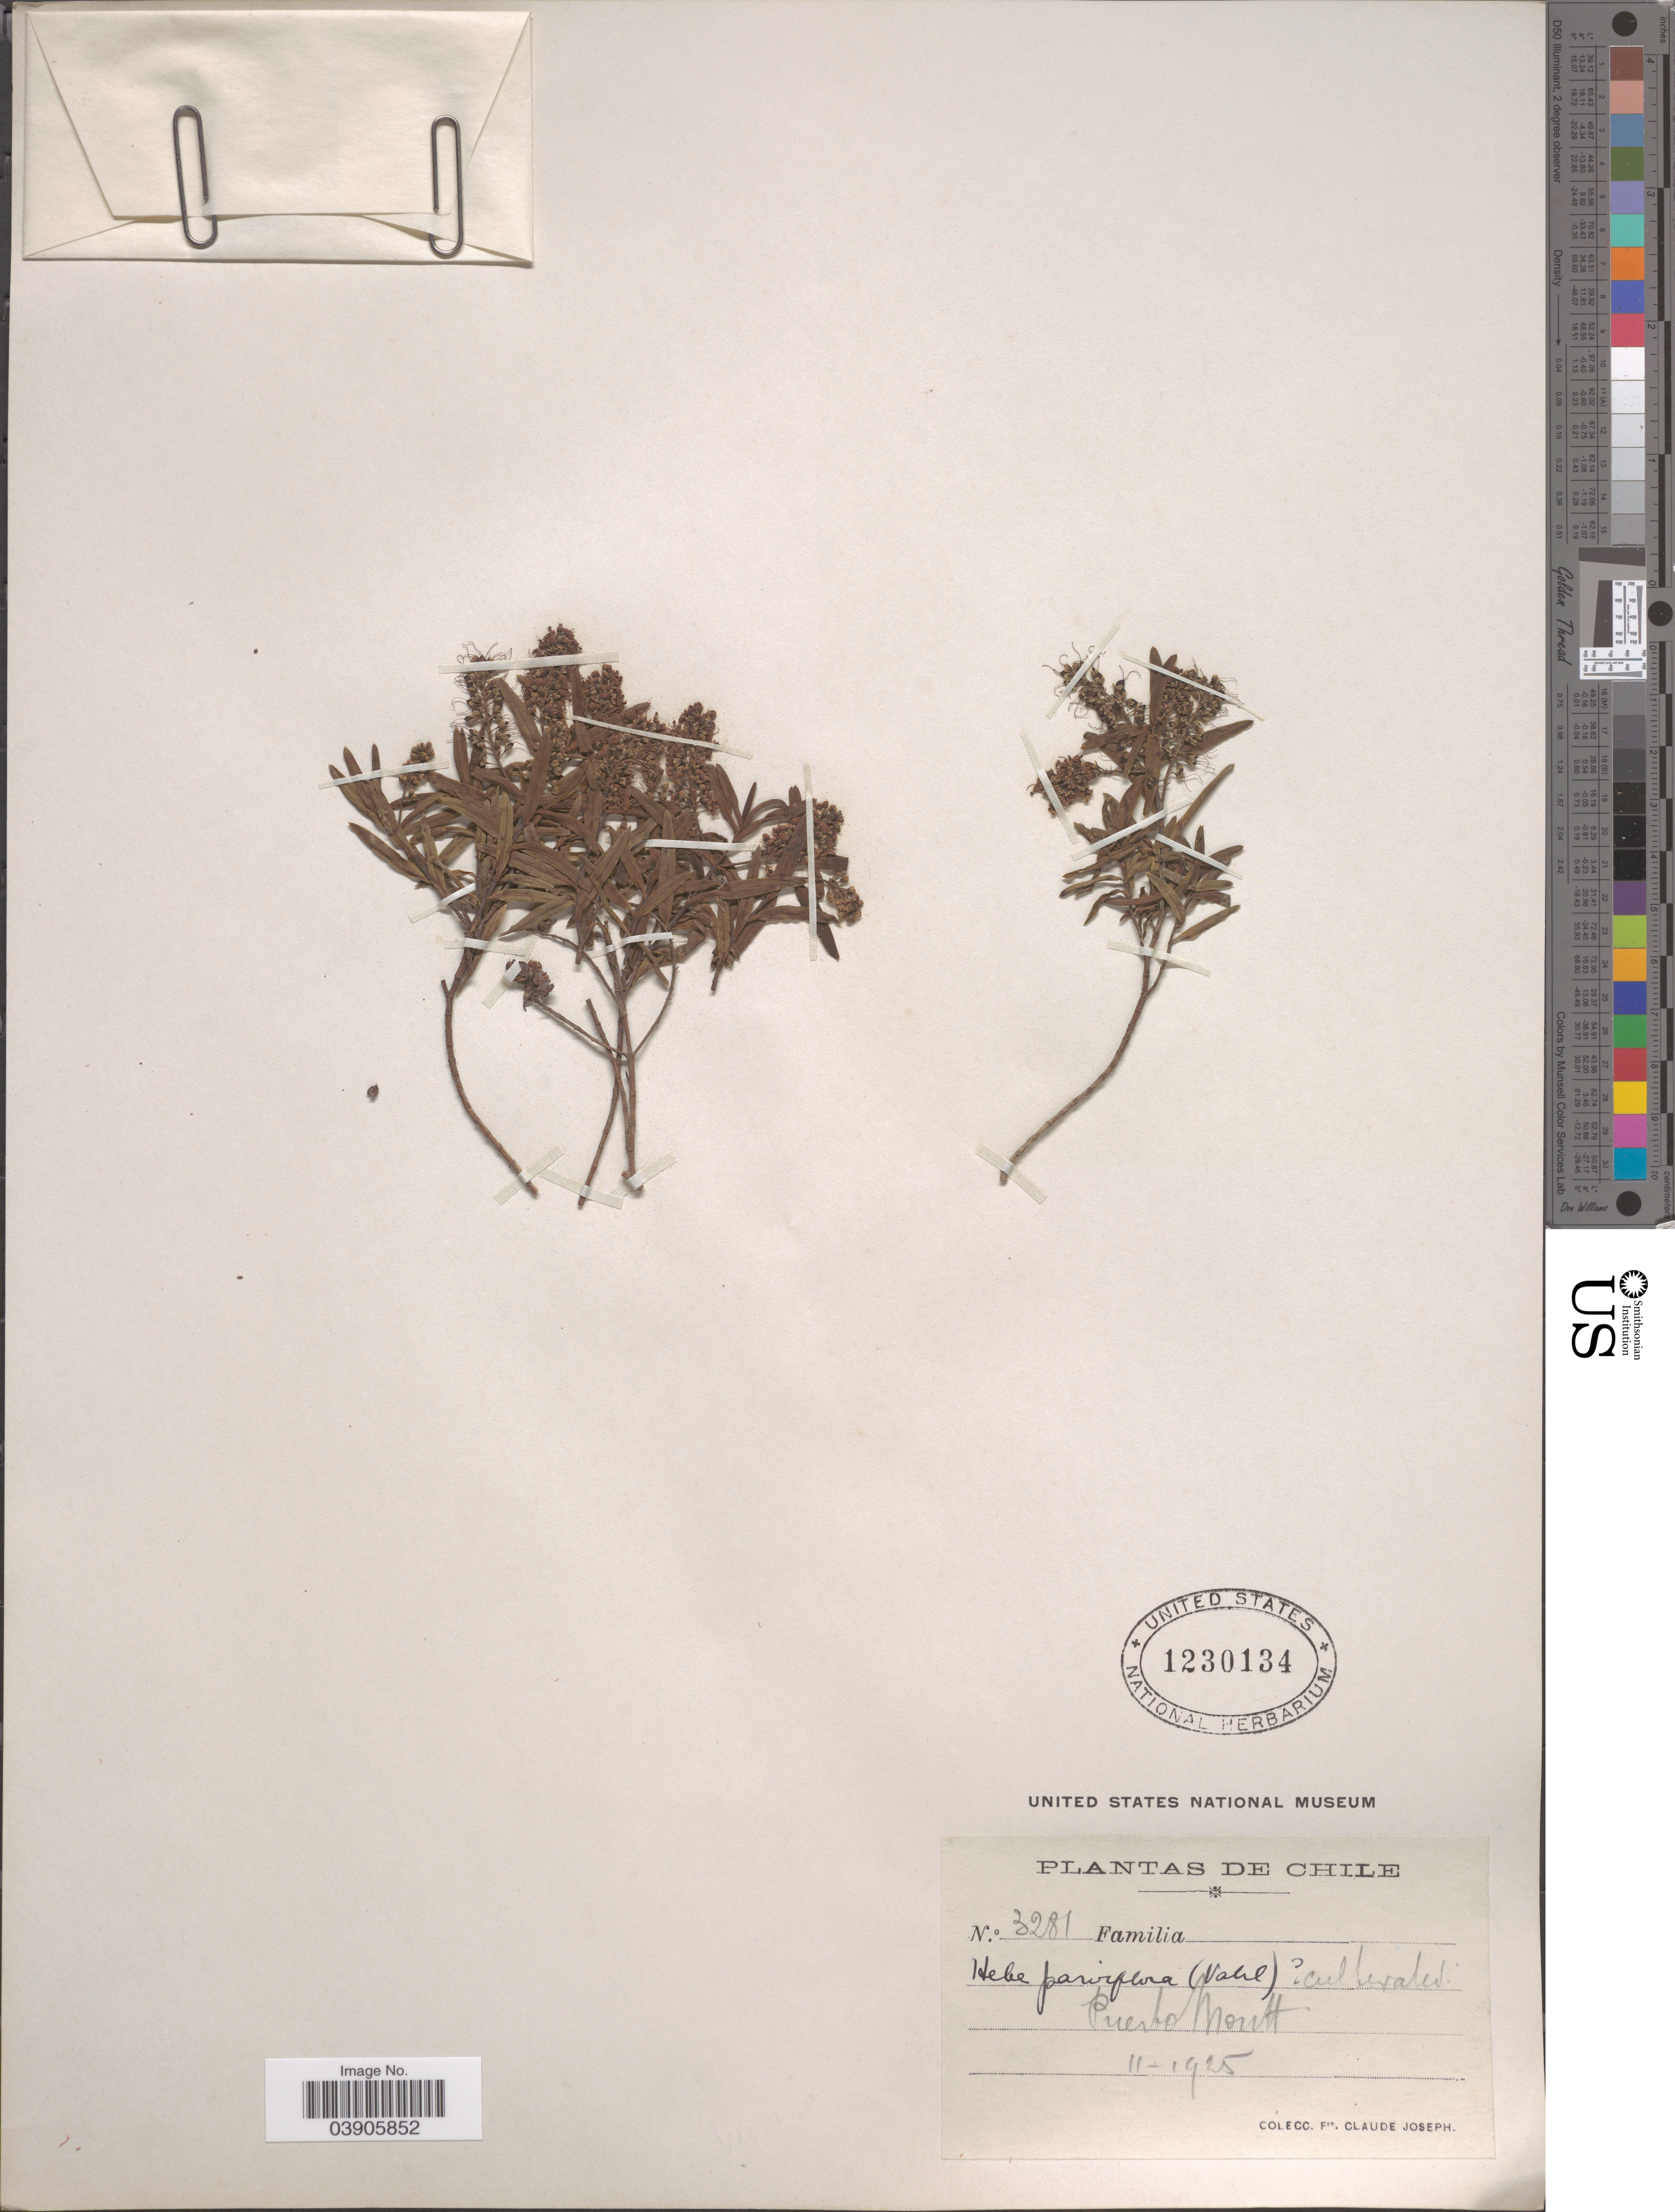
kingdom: Plantae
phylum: Tracheophyta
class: Magnoliopsida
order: Lamiales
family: Plantaginaceae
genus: Hebe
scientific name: Hebe parviflora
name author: (Vahl) Andersen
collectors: Bro. Claude-Joseph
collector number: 3281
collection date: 1925-11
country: Chile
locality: Puerto Montt.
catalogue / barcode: US 1230134